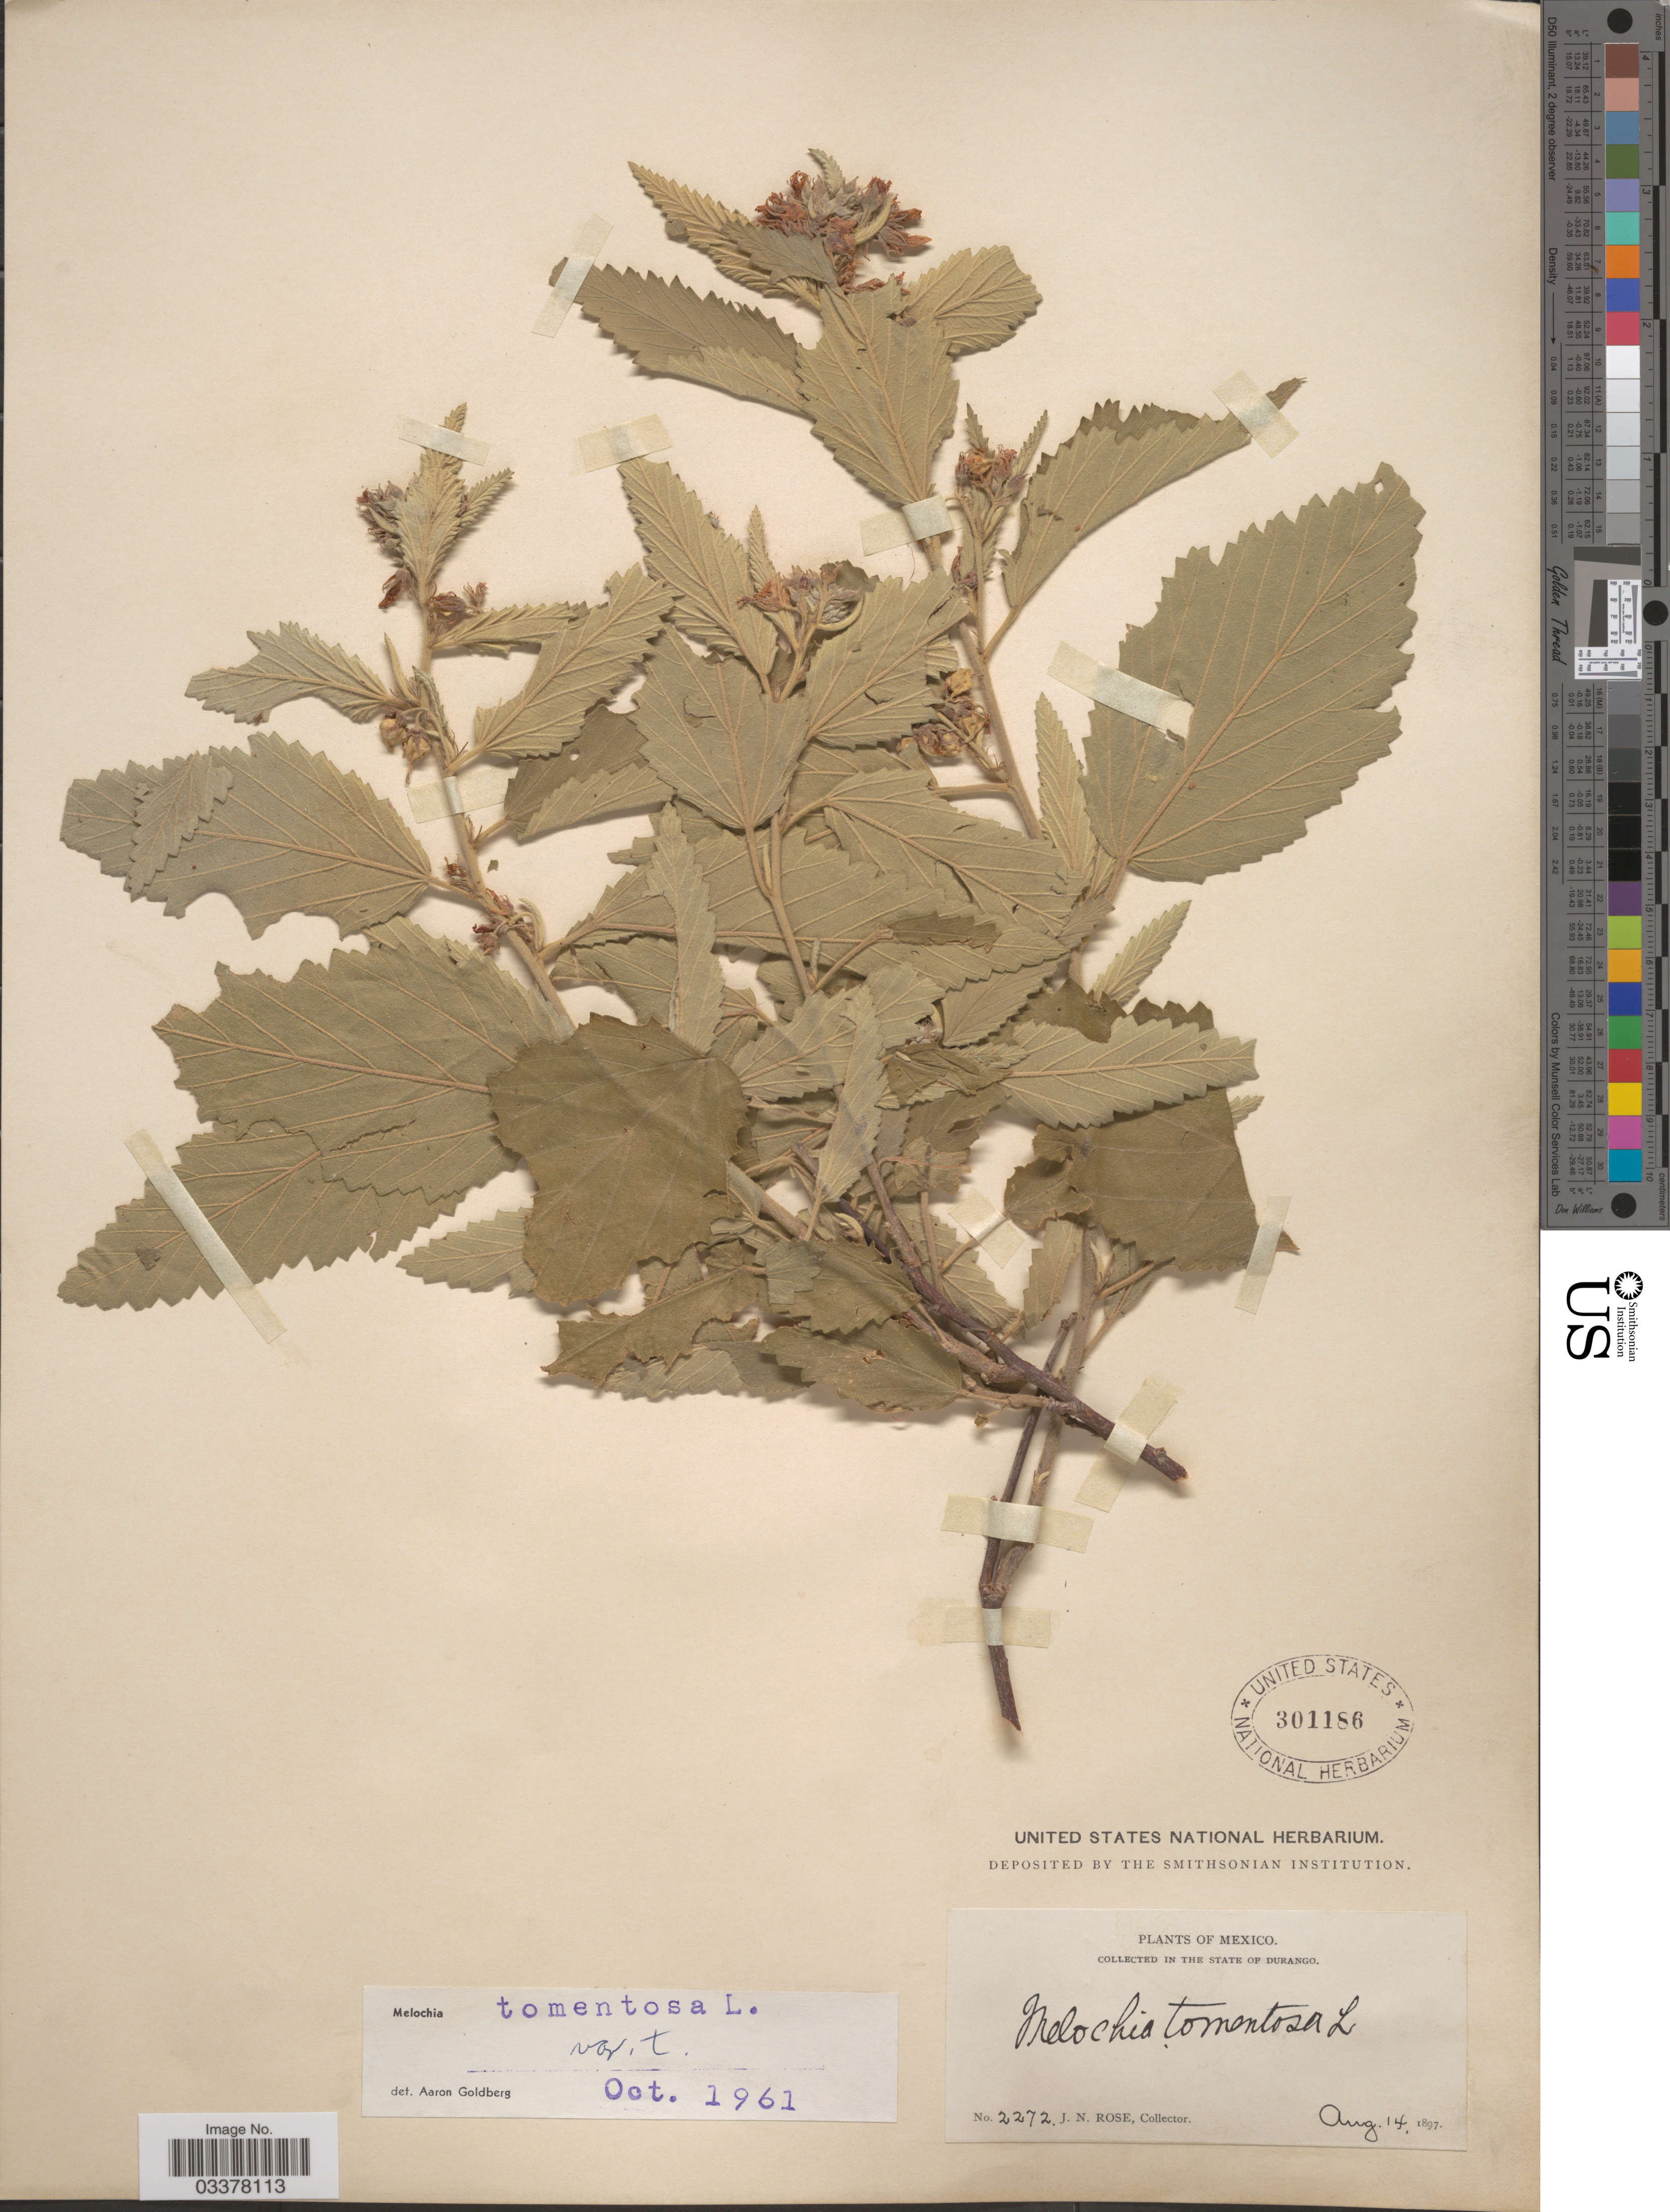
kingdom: Plantae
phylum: Tracheophyta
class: Magnoliopsida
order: Malvales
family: Malvaceae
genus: Melochia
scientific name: Melochia tomentosa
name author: L.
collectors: J. N. Rose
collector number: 2272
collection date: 1897-08-14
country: Mexico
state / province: Durango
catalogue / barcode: US 301186